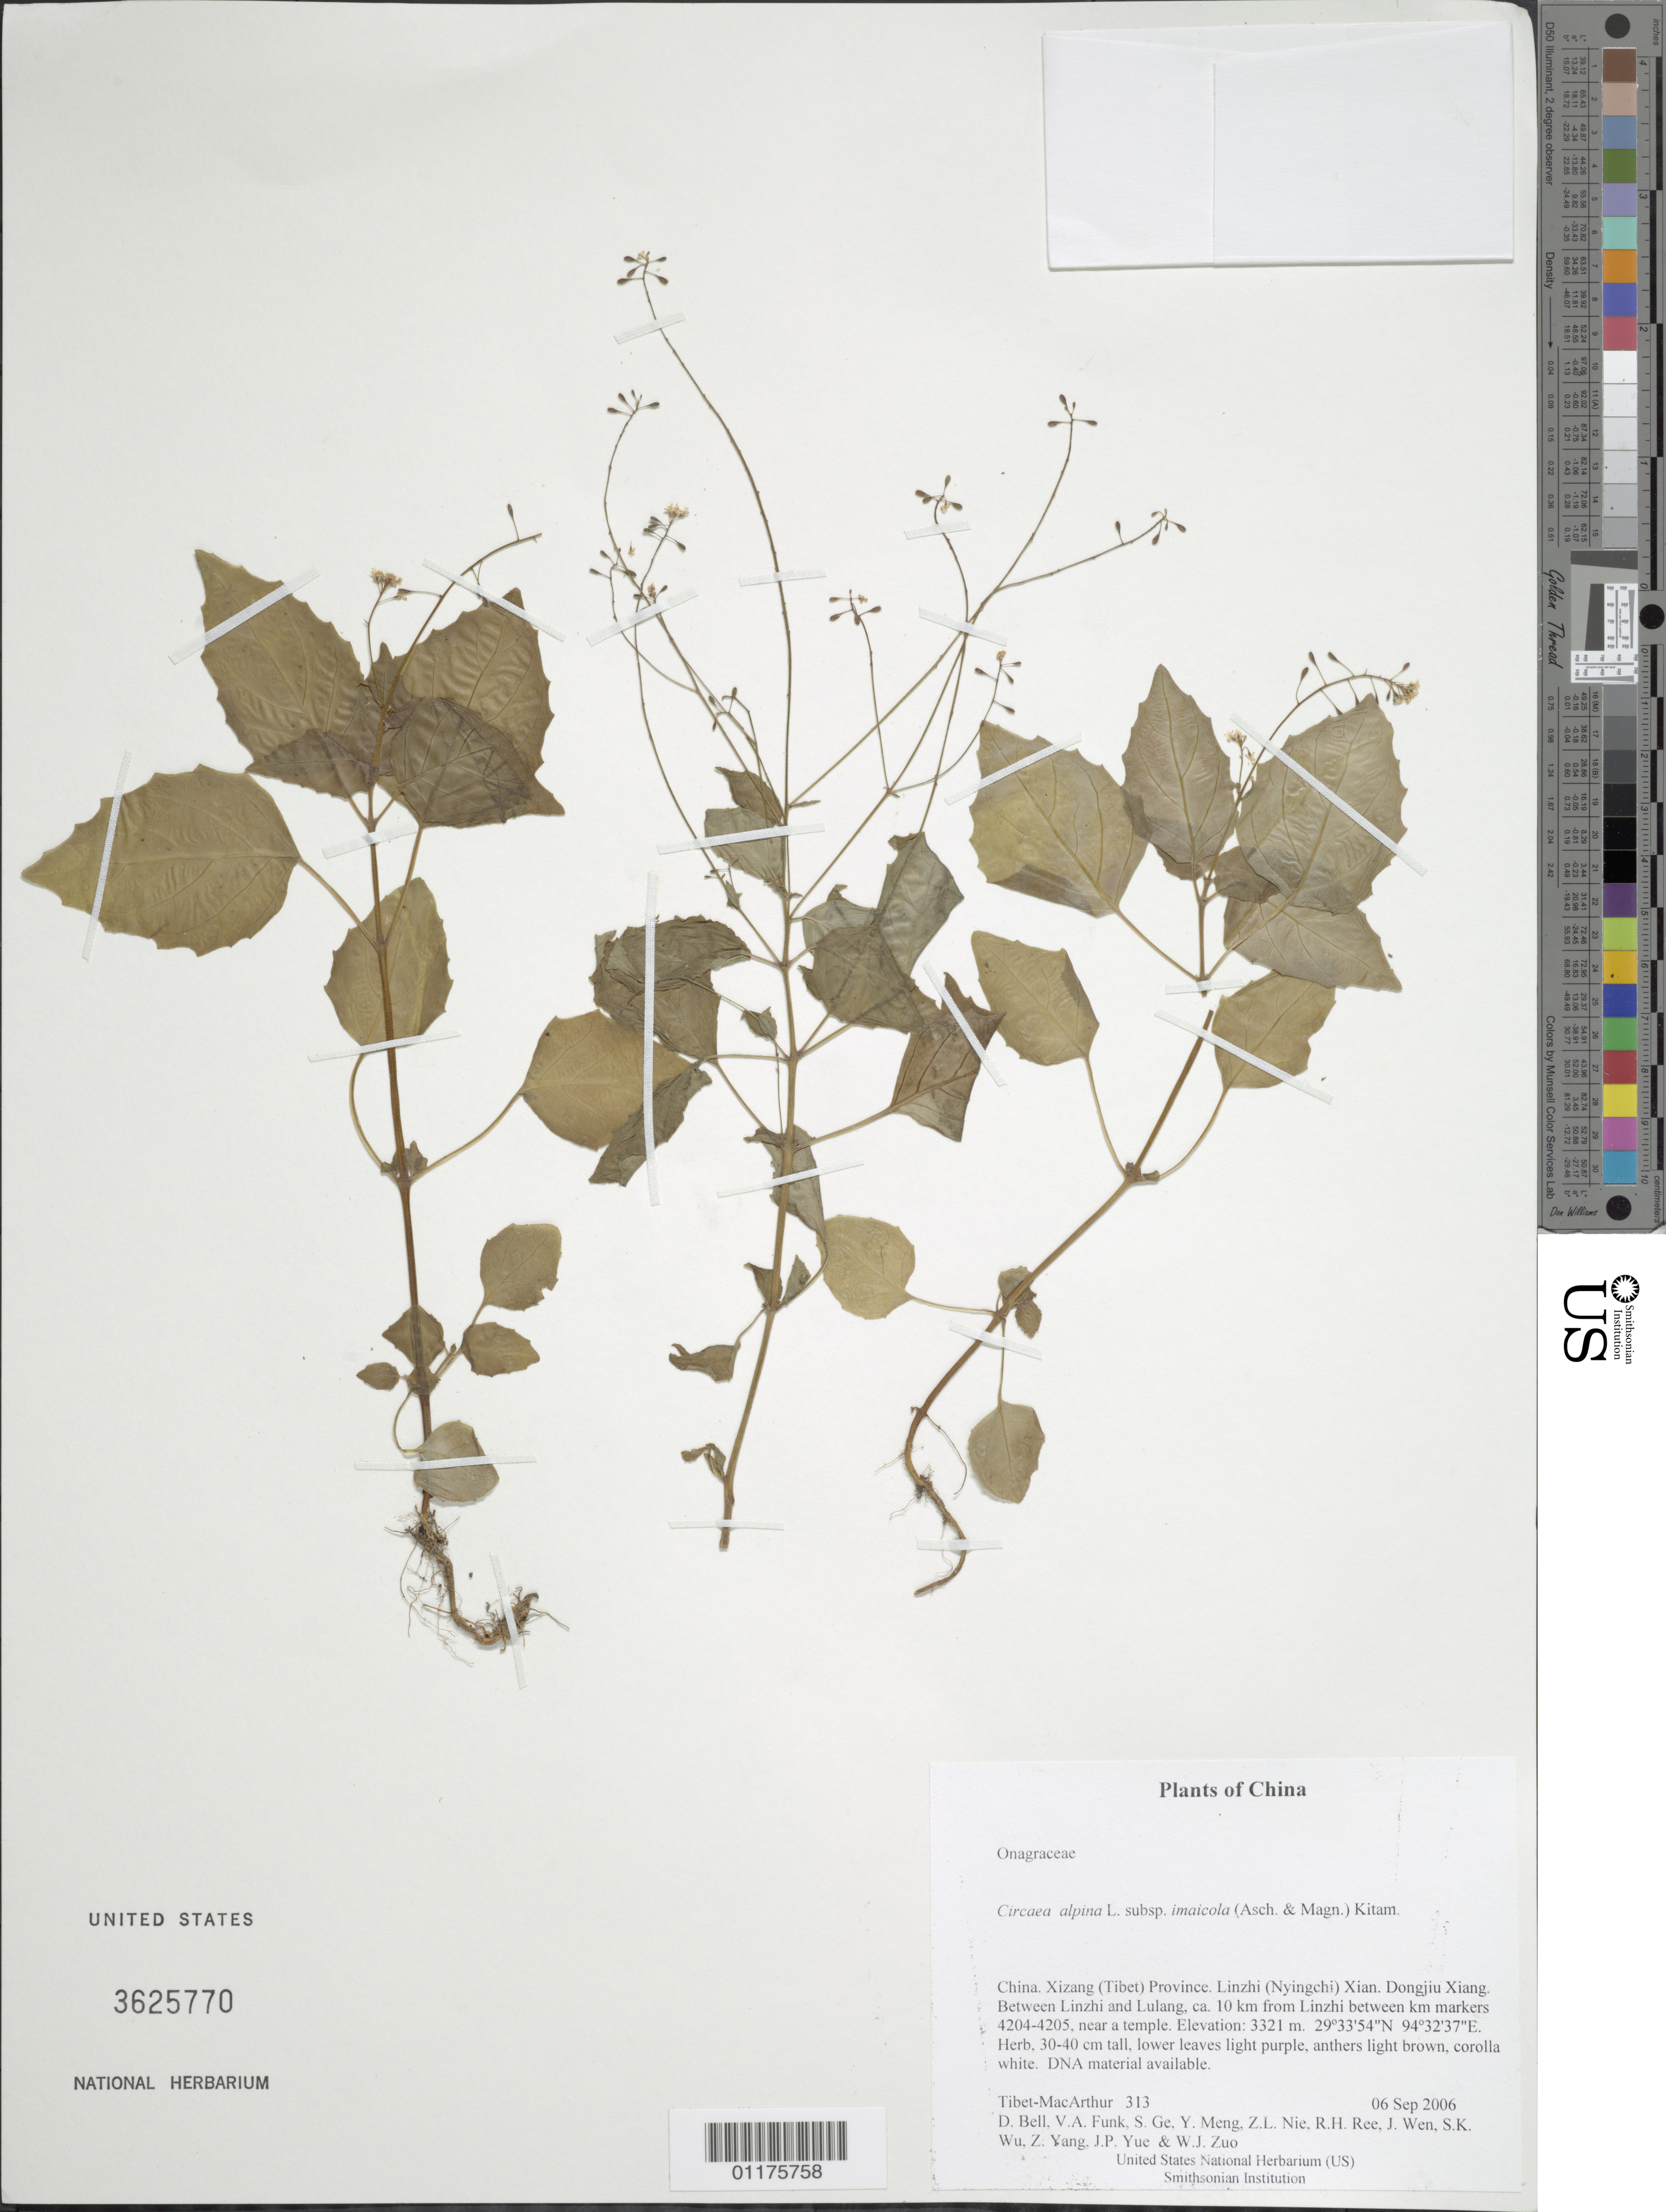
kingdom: Plantae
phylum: Tracheophyta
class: Magnoliopsida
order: Myrtales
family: Onagraceae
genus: Circaea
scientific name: Circaea alpina subsp. imaicola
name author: (Asch. & Magnus) Kitam.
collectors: Tibet-MacArthur, D. A. Bell, V. Funk, S. Ge, Y. Meng, Z. Nie, R. Ree, J. Wen, S. K. Wu, Z. Yang, J. Yue & W. Zuo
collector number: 313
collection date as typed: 06 Sep 2006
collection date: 2006-09-06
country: China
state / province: Xizang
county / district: Linzhi (Nyingchi) Xian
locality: Dongjiu Xiang. Between Linzhi and Lulang, ca. 10 km from Linzhi between km markers 4204-4205, near a temple.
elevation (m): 3321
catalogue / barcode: US 3625770